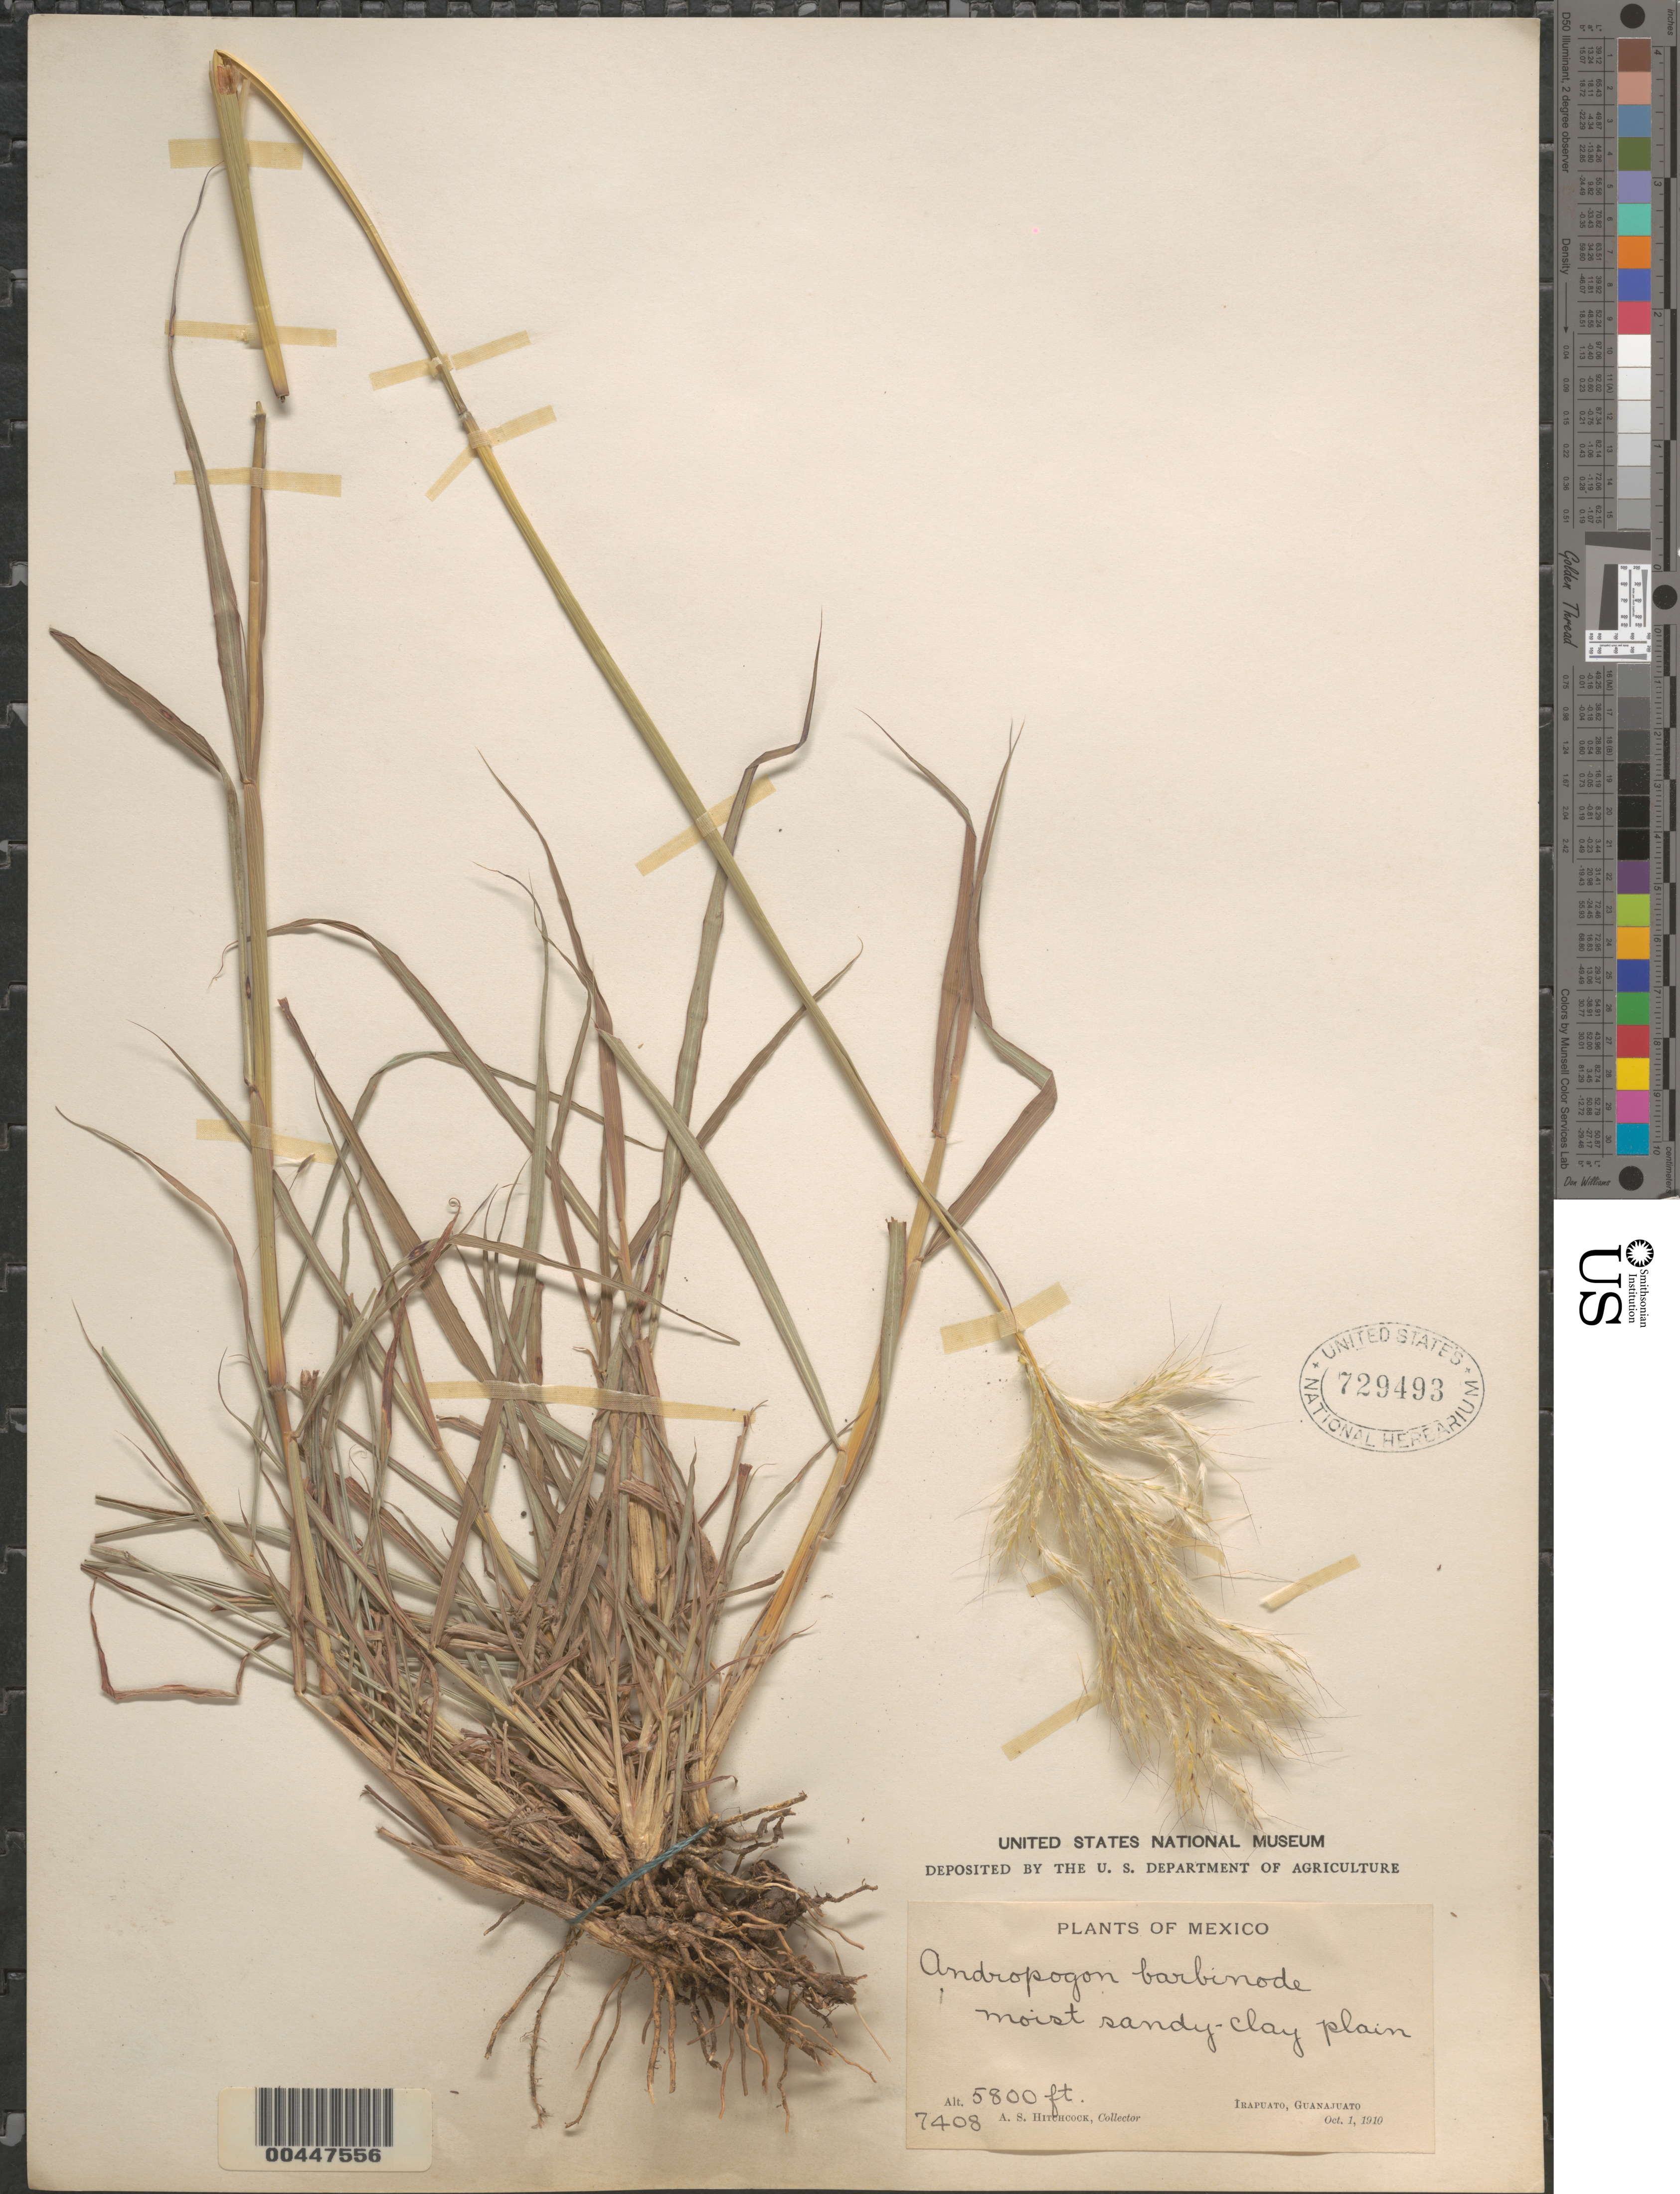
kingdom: Plantae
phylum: Tracheophyta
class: Liliopsida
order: Poales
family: Poaceae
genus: Andropogon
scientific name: Andropogon barbinodis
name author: Lag.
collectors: A. S. Hitchcock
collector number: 7408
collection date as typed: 1 Oct 1910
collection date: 1910-10-01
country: Mexico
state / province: Guanajuato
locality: Irapuato, moist sandy clay plain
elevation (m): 1768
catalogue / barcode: US 729493